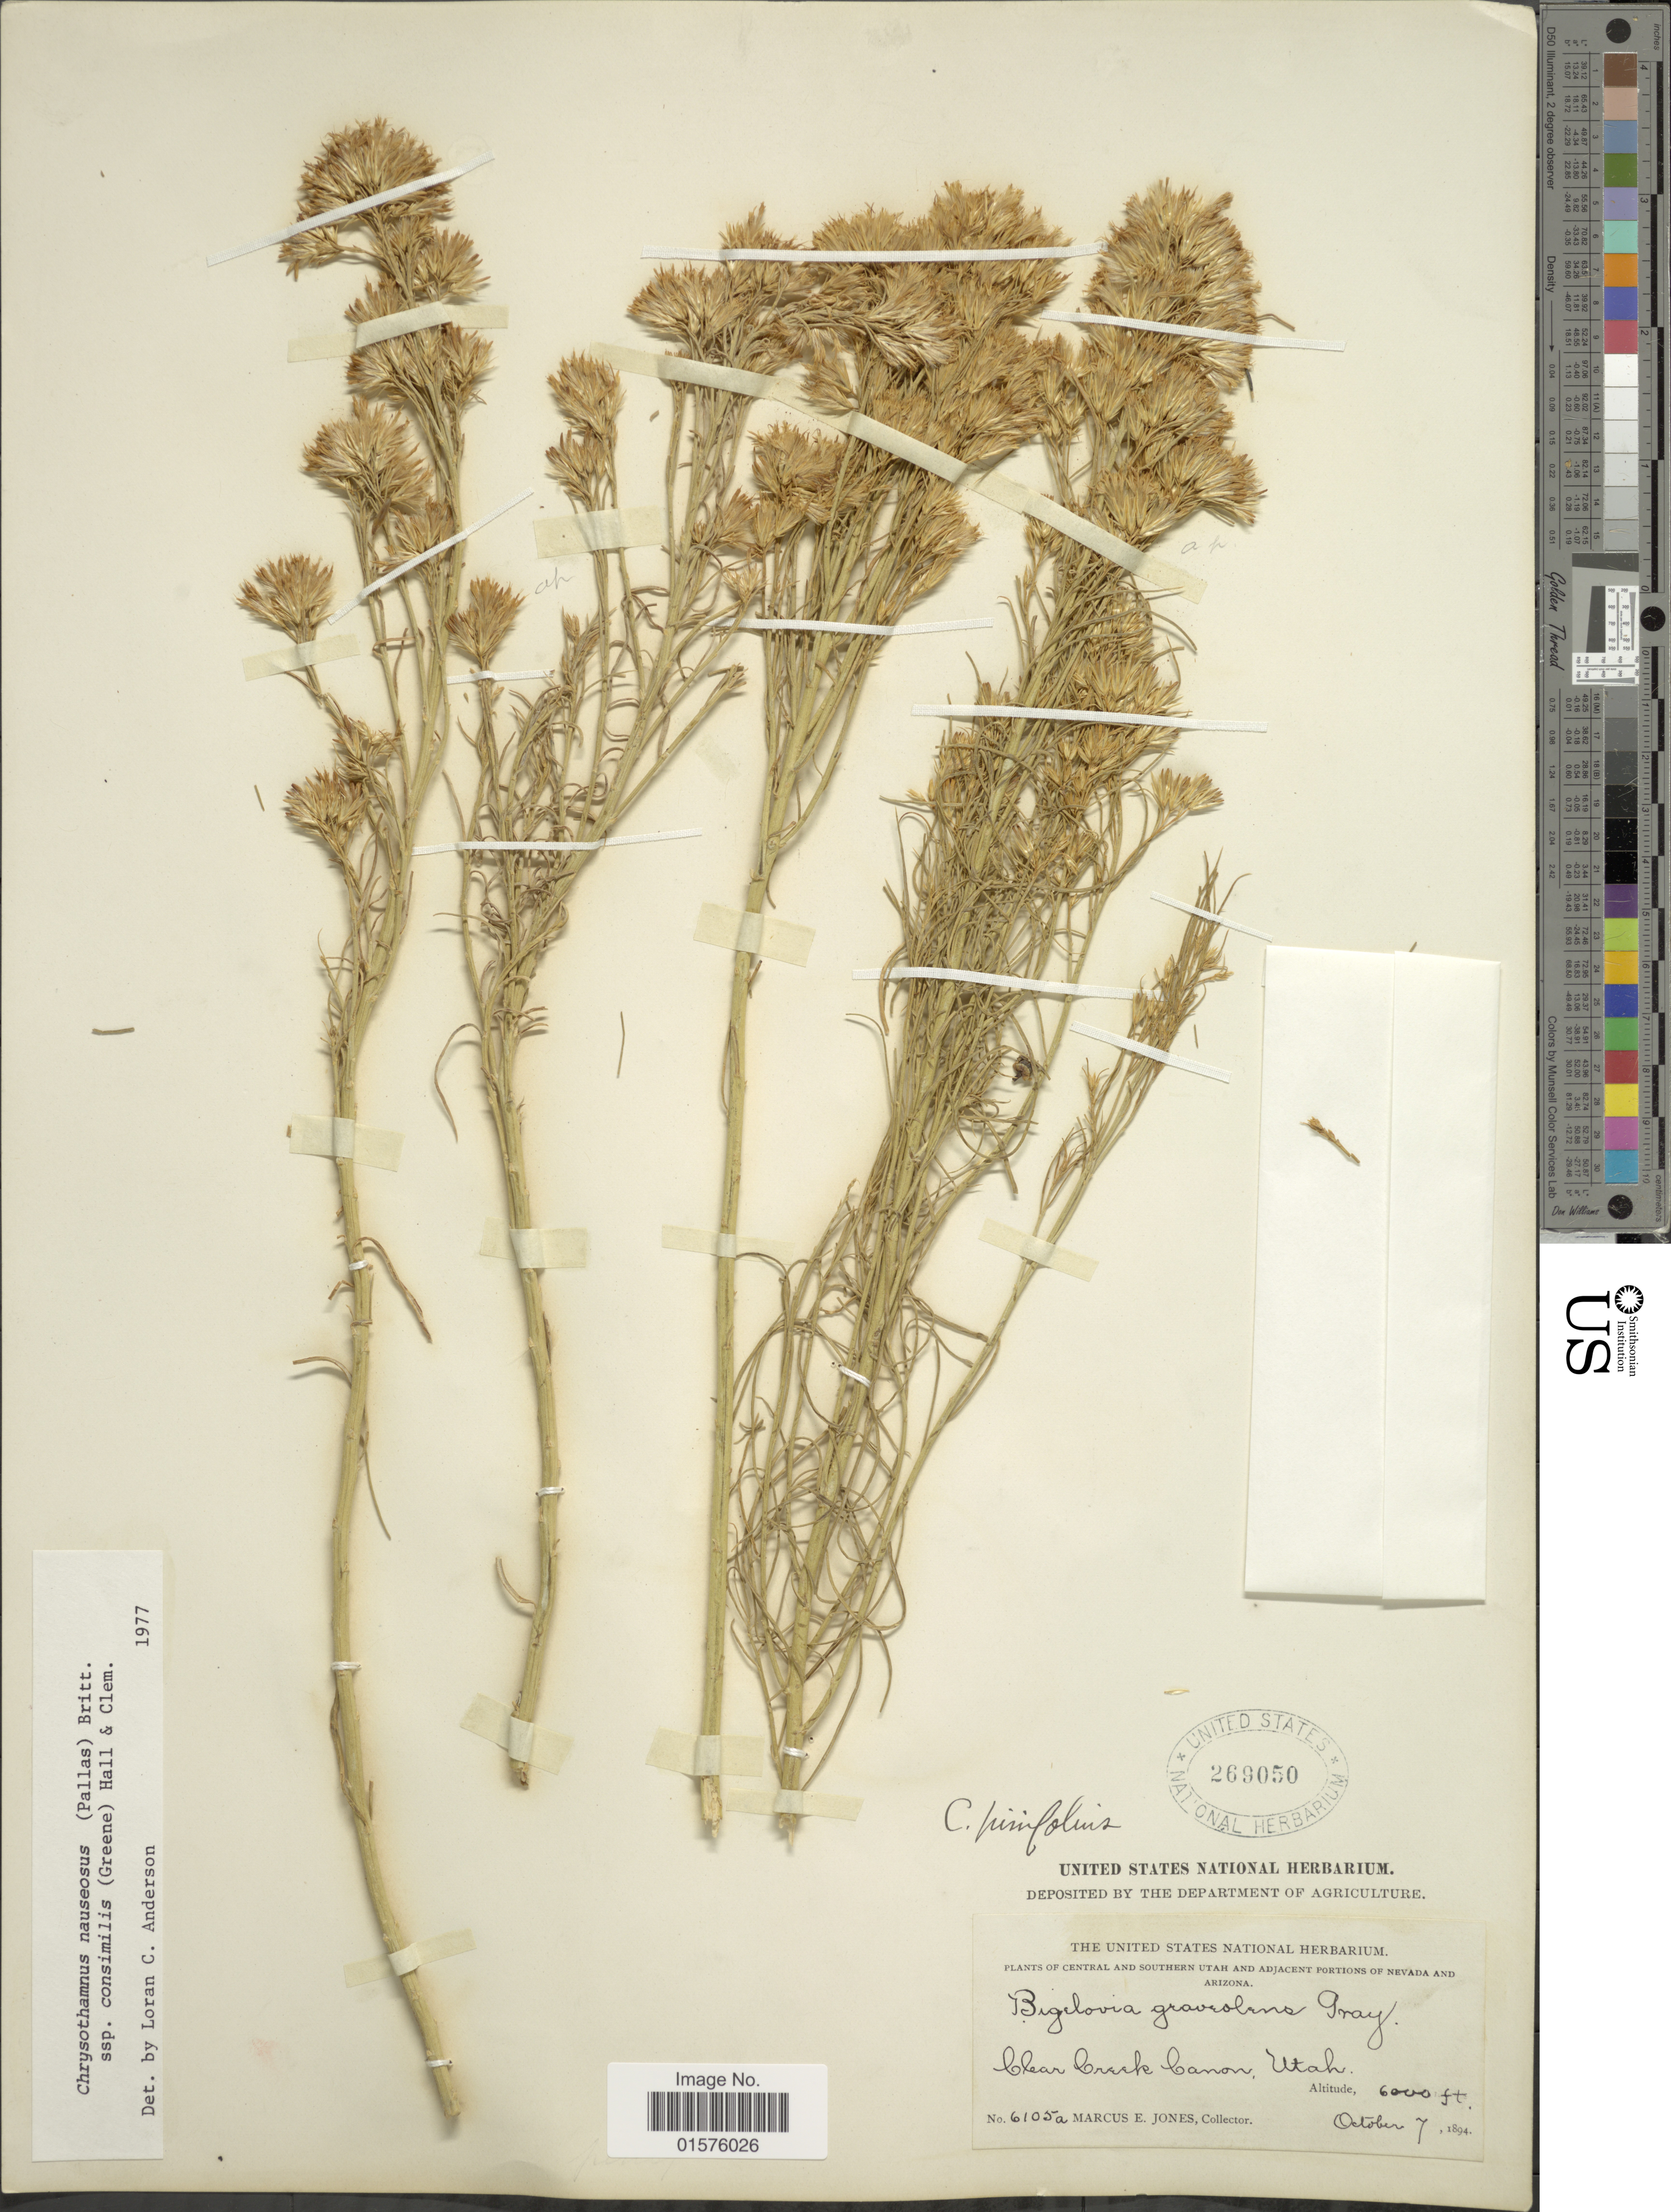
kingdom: Plantae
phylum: Tracheophyta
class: Magnoliopsida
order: Asterales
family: Asteraceae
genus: Chrysothamnus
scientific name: Chrysothamnus nauseosus subsp. graveolens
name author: (Nutt.) Piper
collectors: M. E. Jones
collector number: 6105a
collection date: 1894-10-07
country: United States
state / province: Utah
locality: Central and southern Utah and adjacent portions of Nevada and Arizona, Clear Creek Canon, Utah.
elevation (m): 1829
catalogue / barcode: US 269050